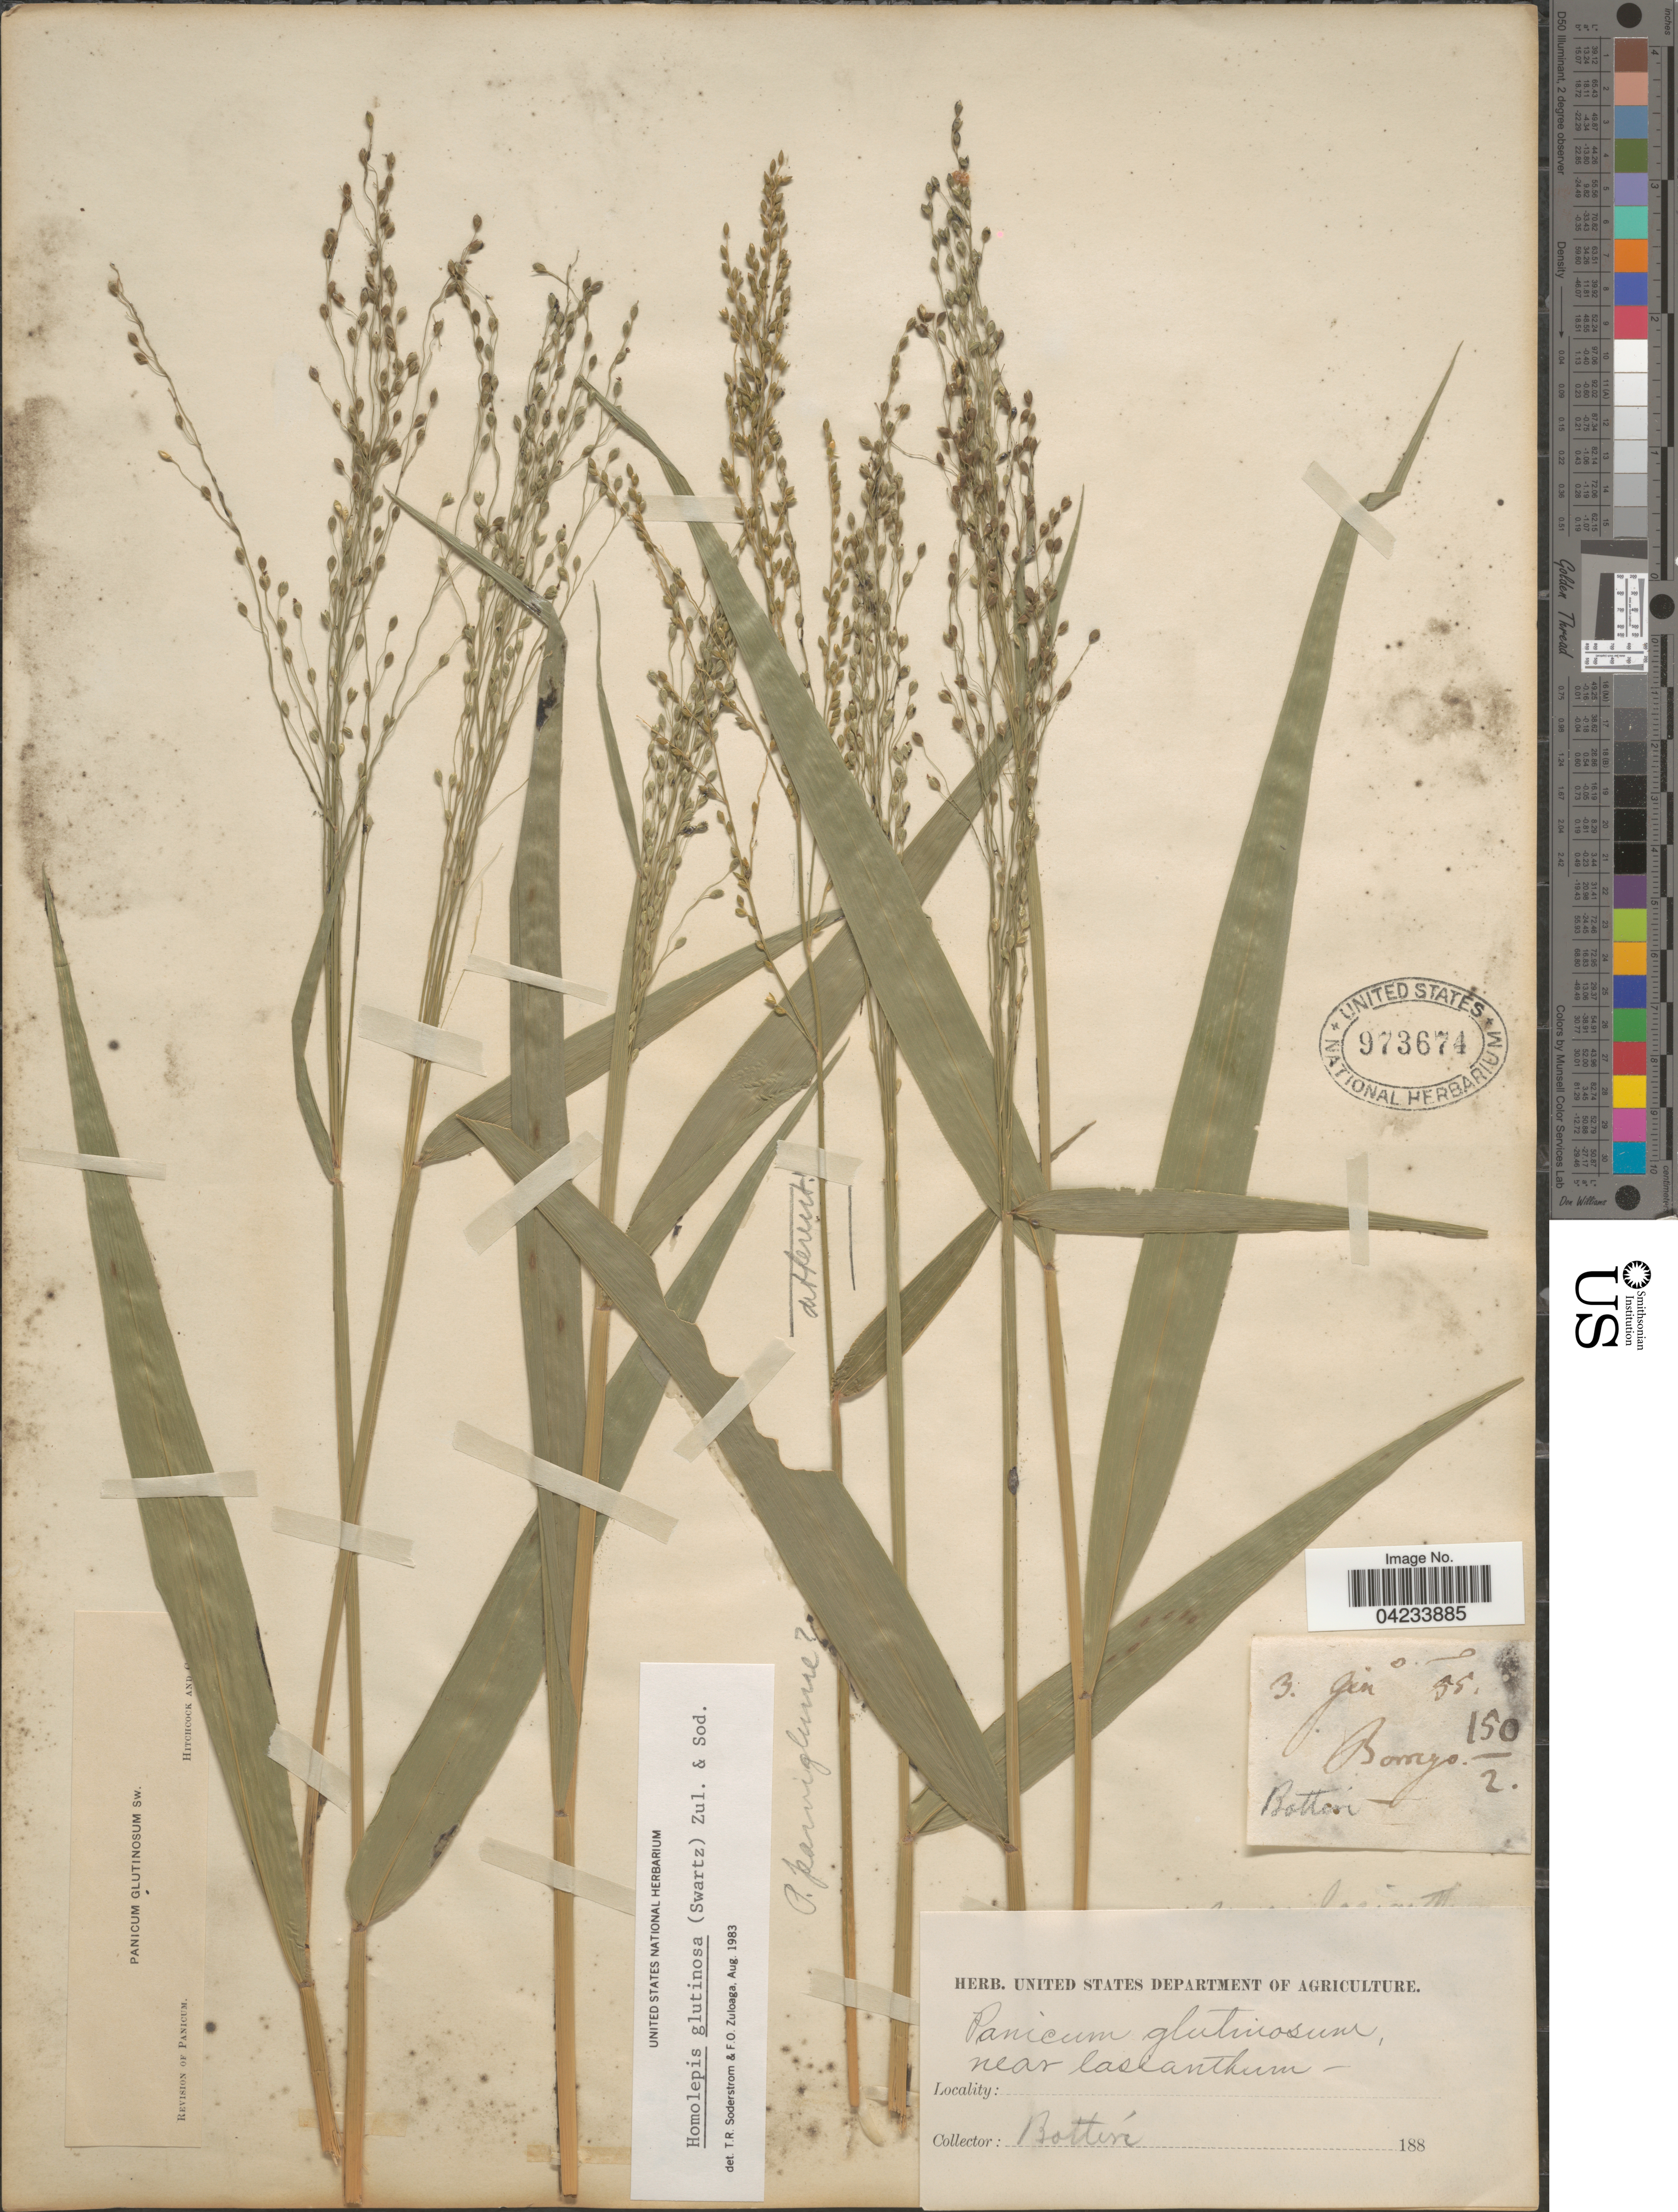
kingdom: Plantae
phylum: Tracheophyta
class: Liliopsida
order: Poales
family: Poaceae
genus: Homolepis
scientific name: Homolepis glutinosa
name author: (Sw.) Zuloaga & Soderstr.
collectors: -. Botteri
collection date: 1888-01-03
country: Mexico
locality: Borrego.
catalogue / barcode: US 973674